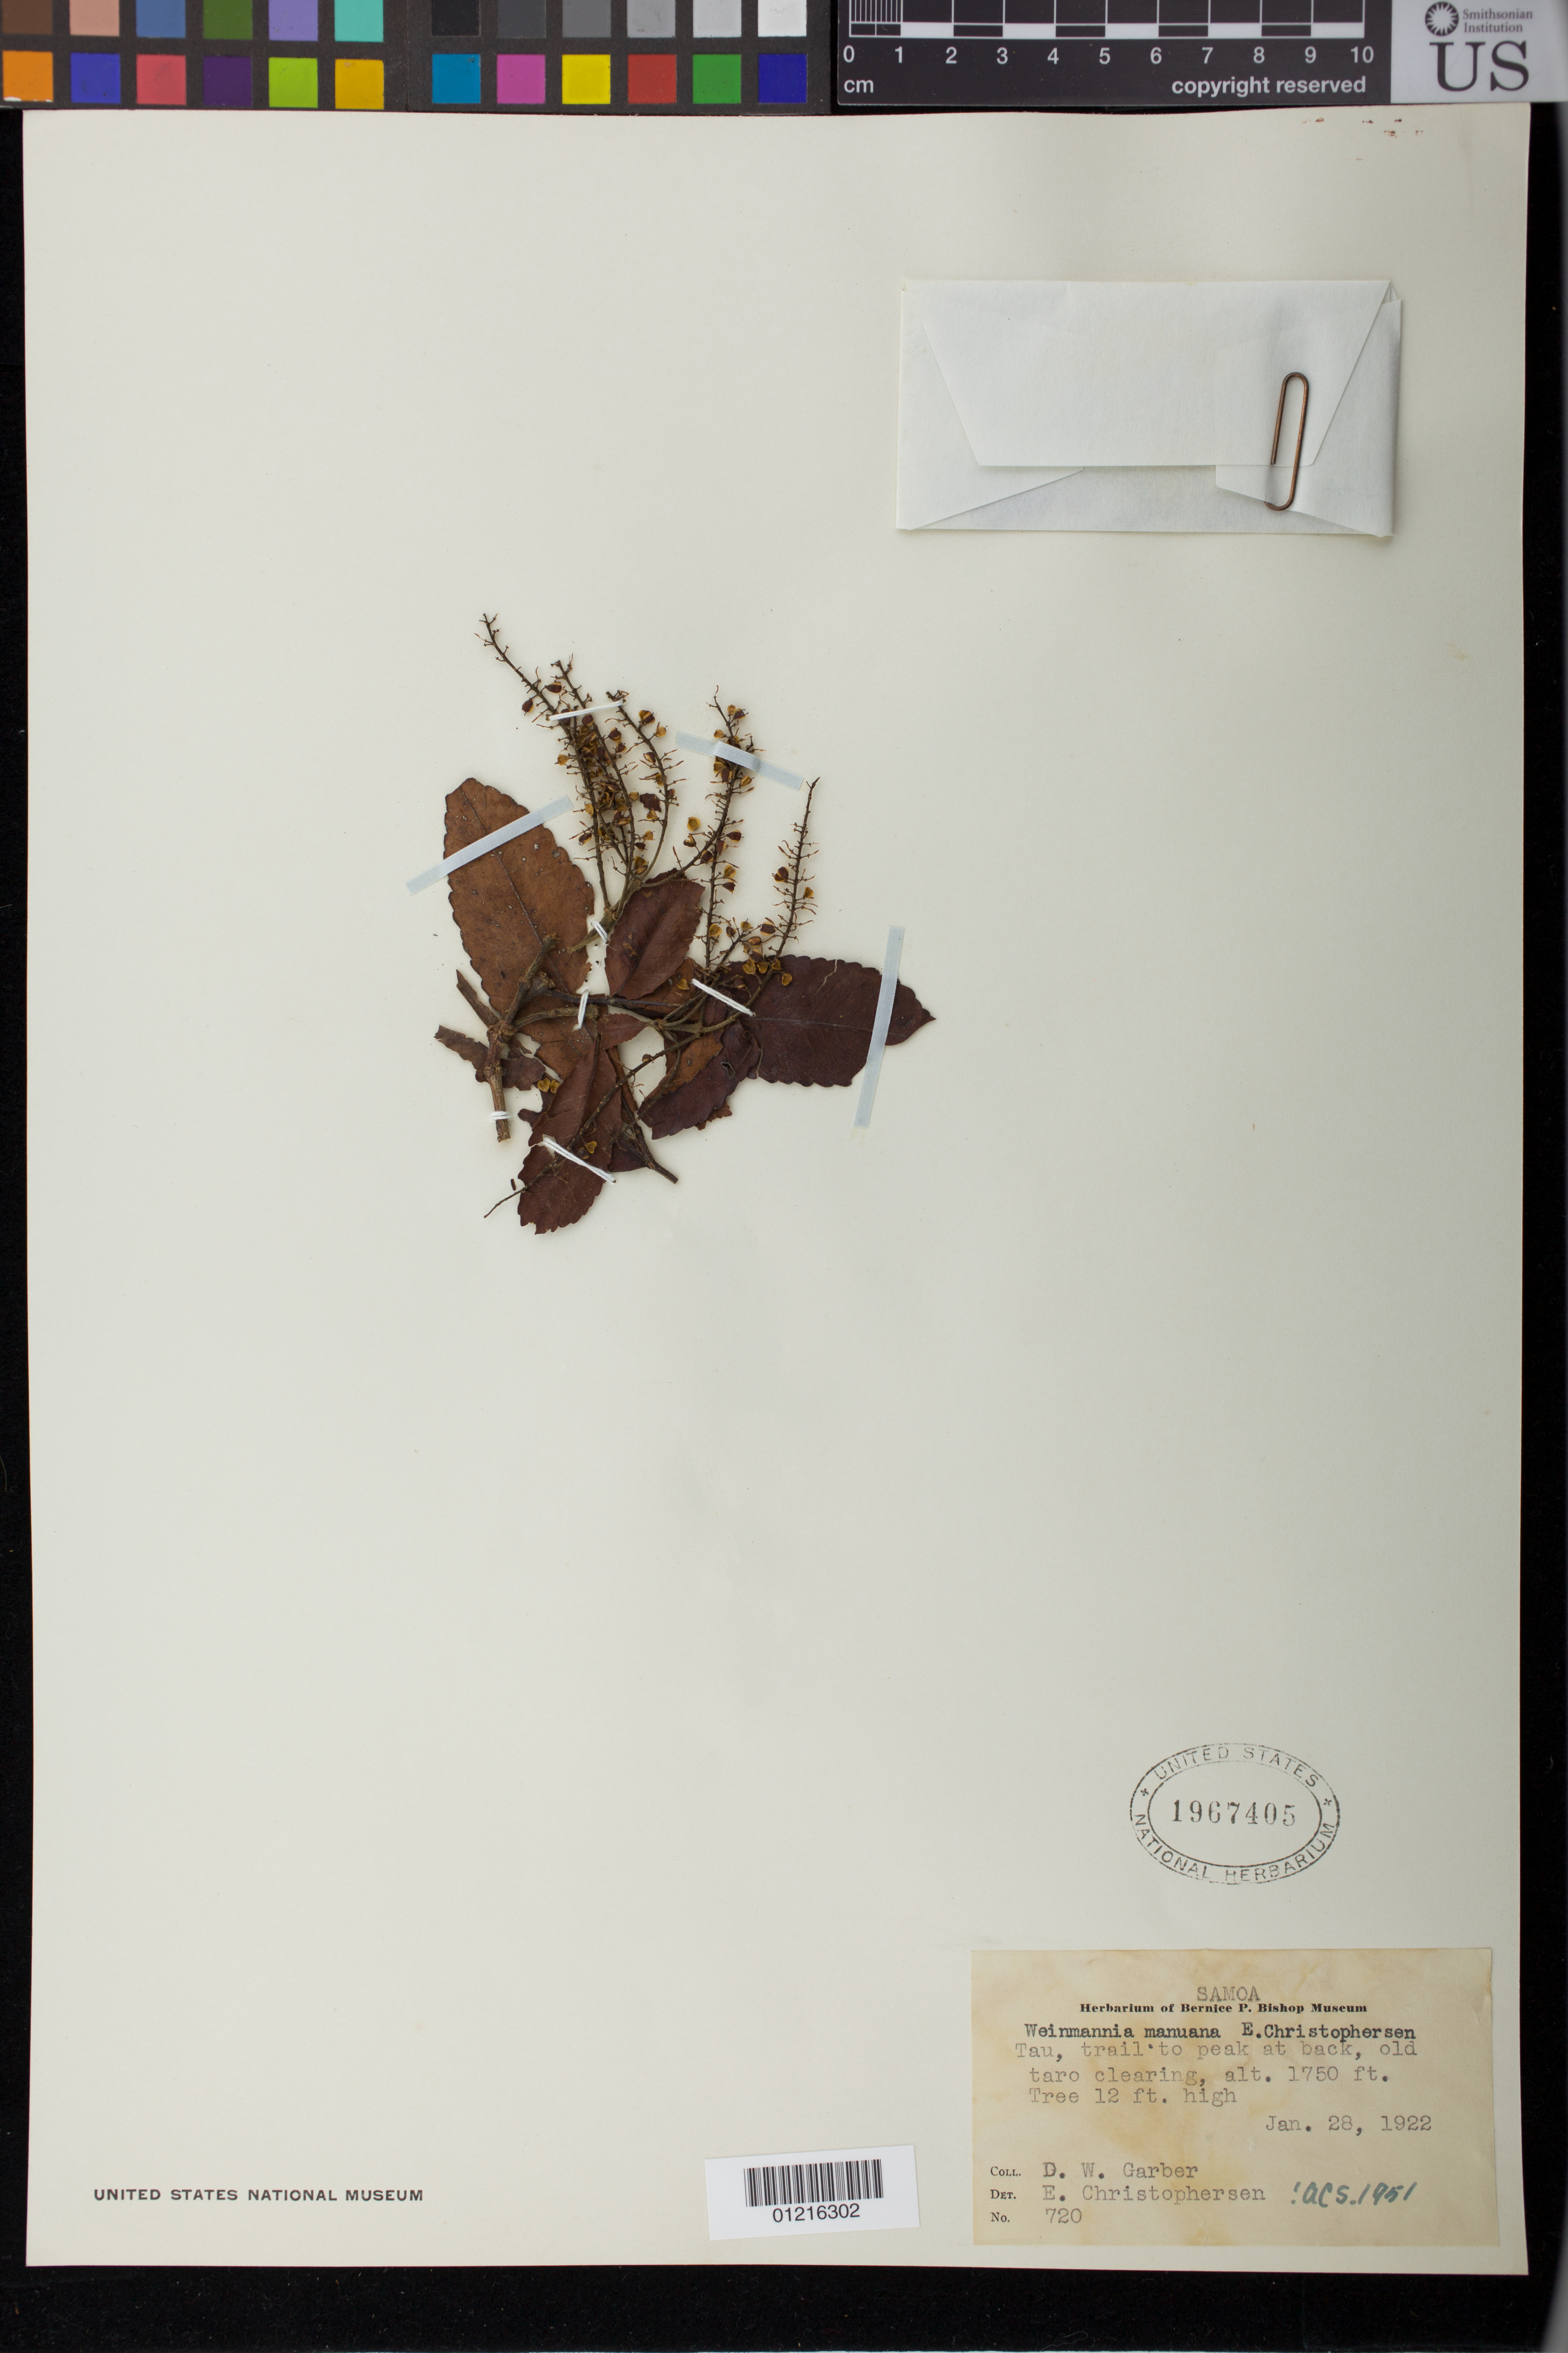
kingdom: Plantae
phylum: Tracheophyta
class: Magnoliopsida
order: Oxalidales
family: Cunoniaceae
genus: Pterophylla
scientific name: Pterophylla samoensis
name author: (A. Gray) Pillon & H.C. Hopkins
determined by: Strong, Mark T., (BOT), Smithsonian Institution - National Museum of Natural History (UNITED STATES)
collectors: D. W. Garber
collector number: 720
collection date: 1922-01-28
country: American Samoa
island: Ta'u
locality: Trail to peak at back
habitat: Old taro clearing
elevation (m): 533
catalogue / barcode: US 1967405